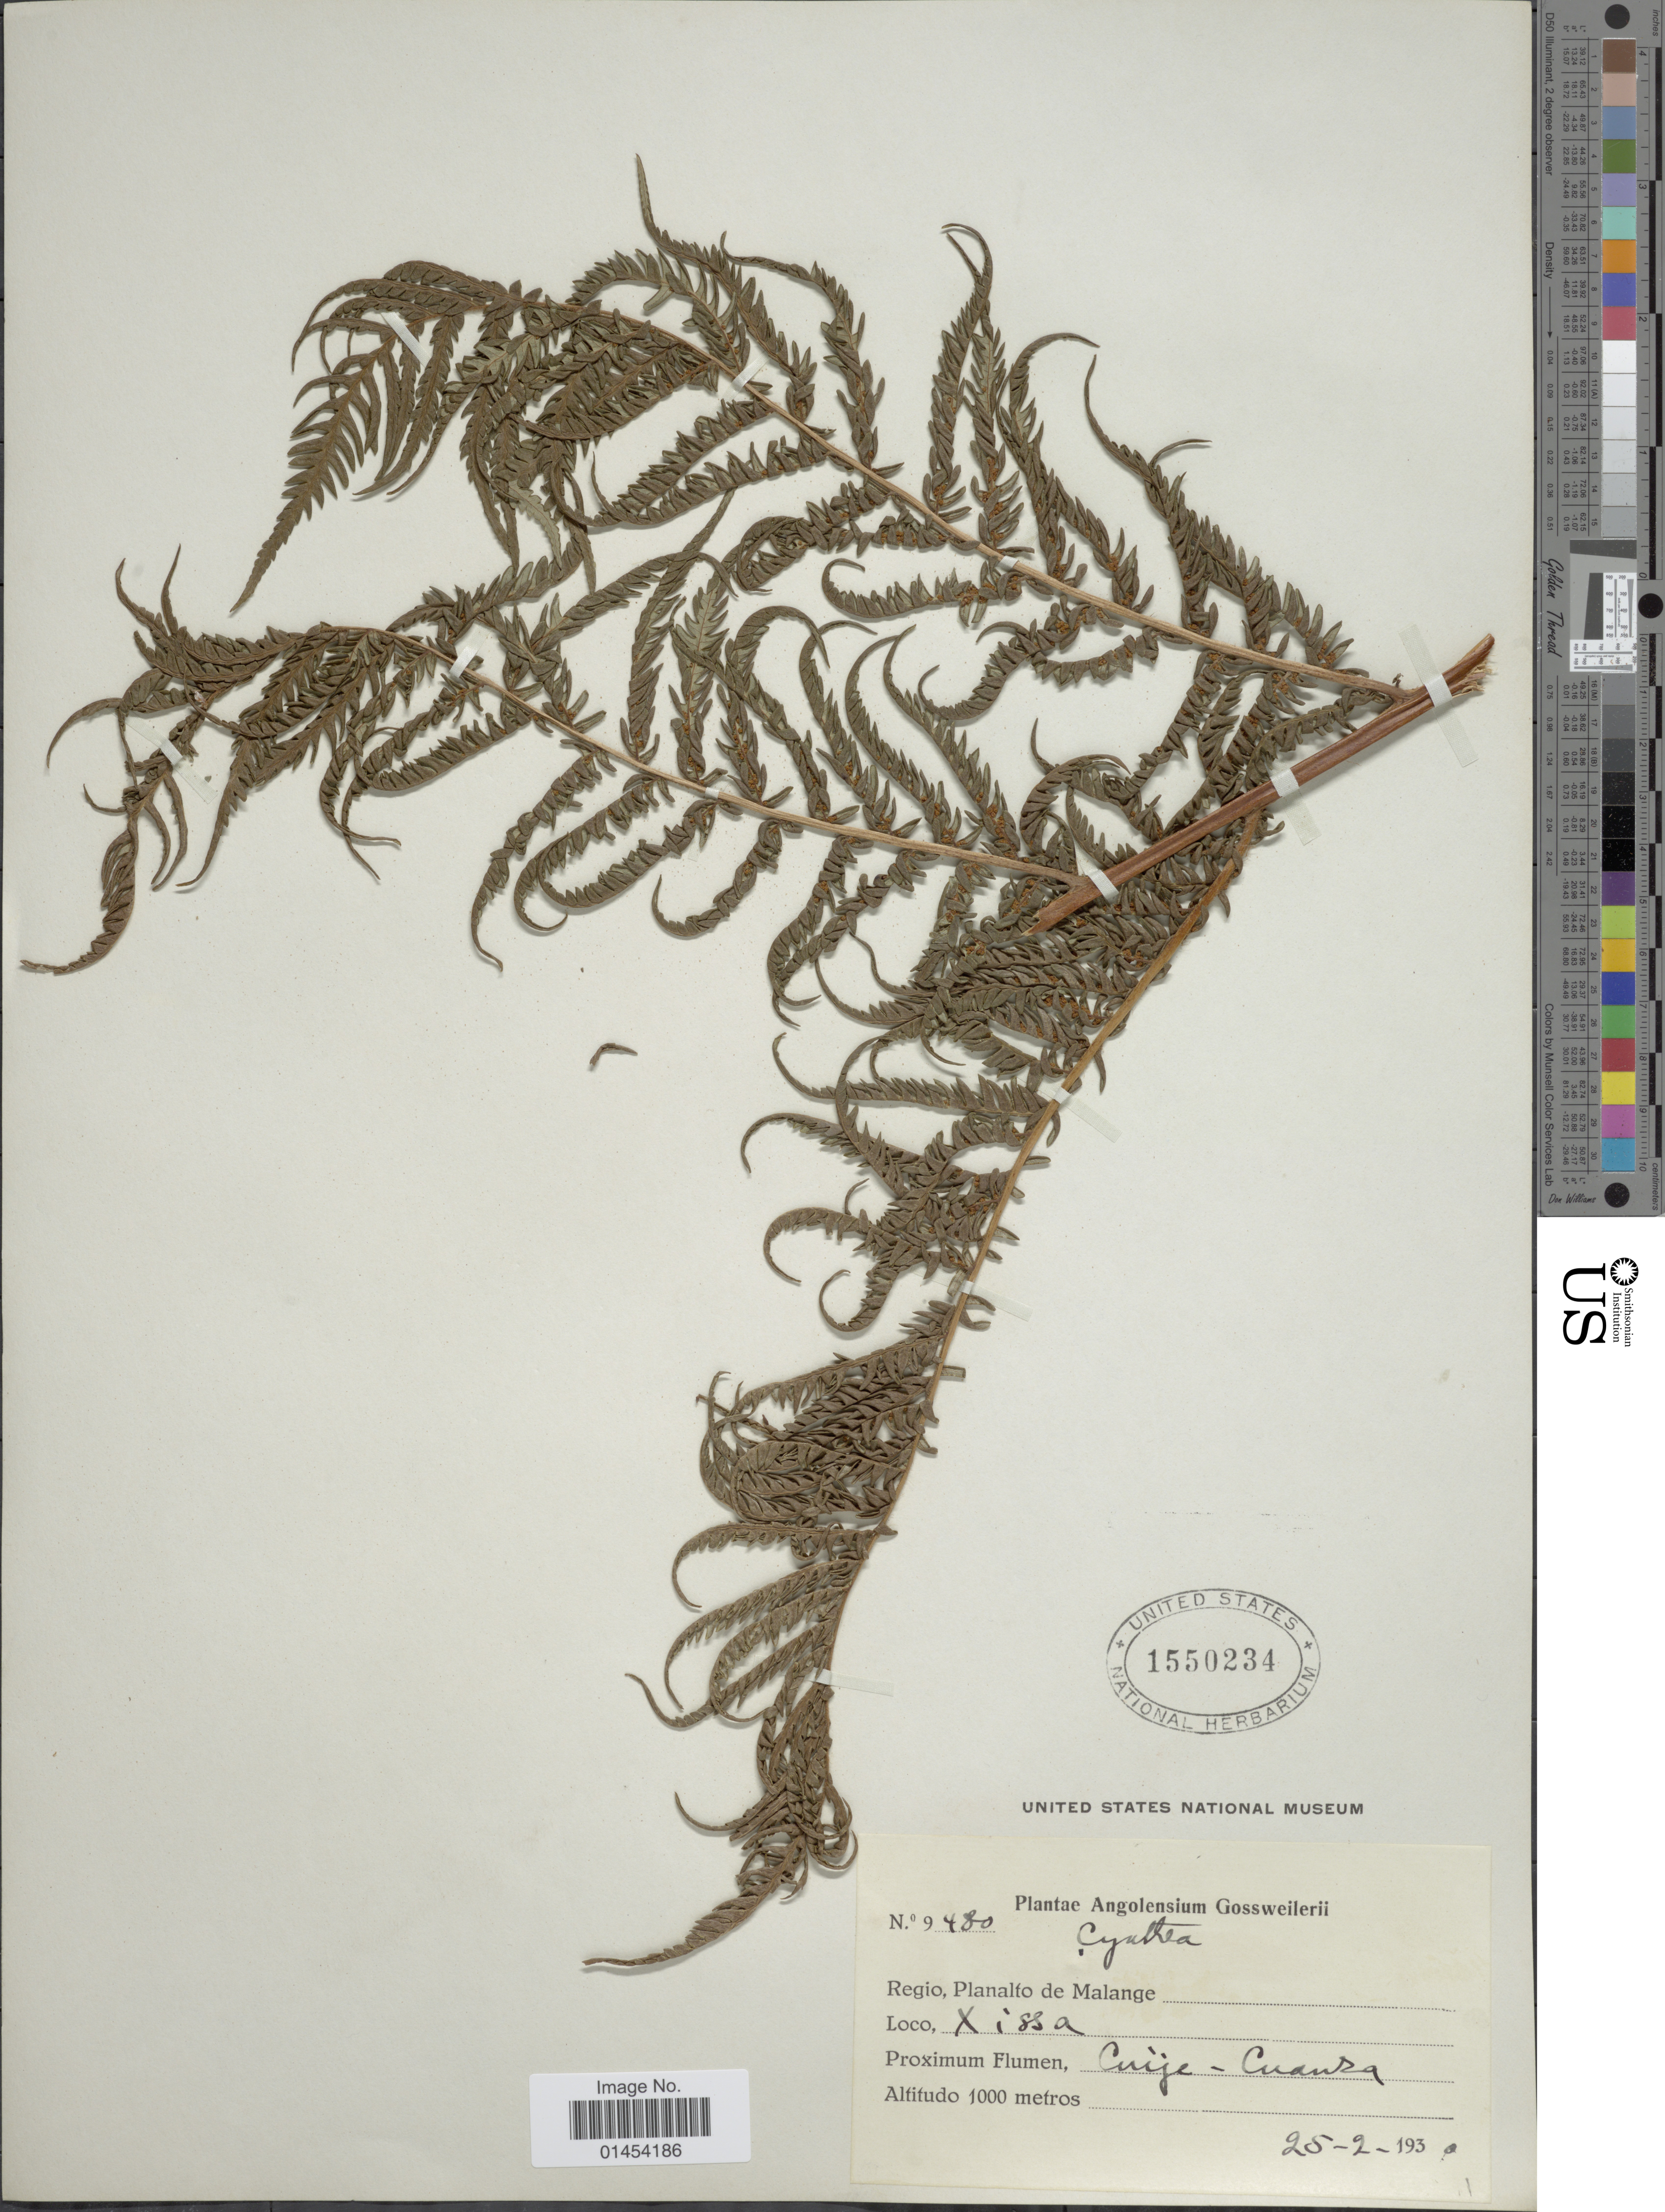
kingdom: Plantae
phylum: Tracheophyta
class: Polypodiopsida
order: Cyatheales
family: Cyatheaceae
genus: Cyathea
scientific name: Cyathea dregei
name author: Kunze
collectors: -. Gossweiler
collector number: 9480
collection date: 1930-02-25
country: Angola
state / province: Malange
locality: Xissa, Cuije-Cuanza.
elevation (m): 1000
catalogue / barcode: US 1550234